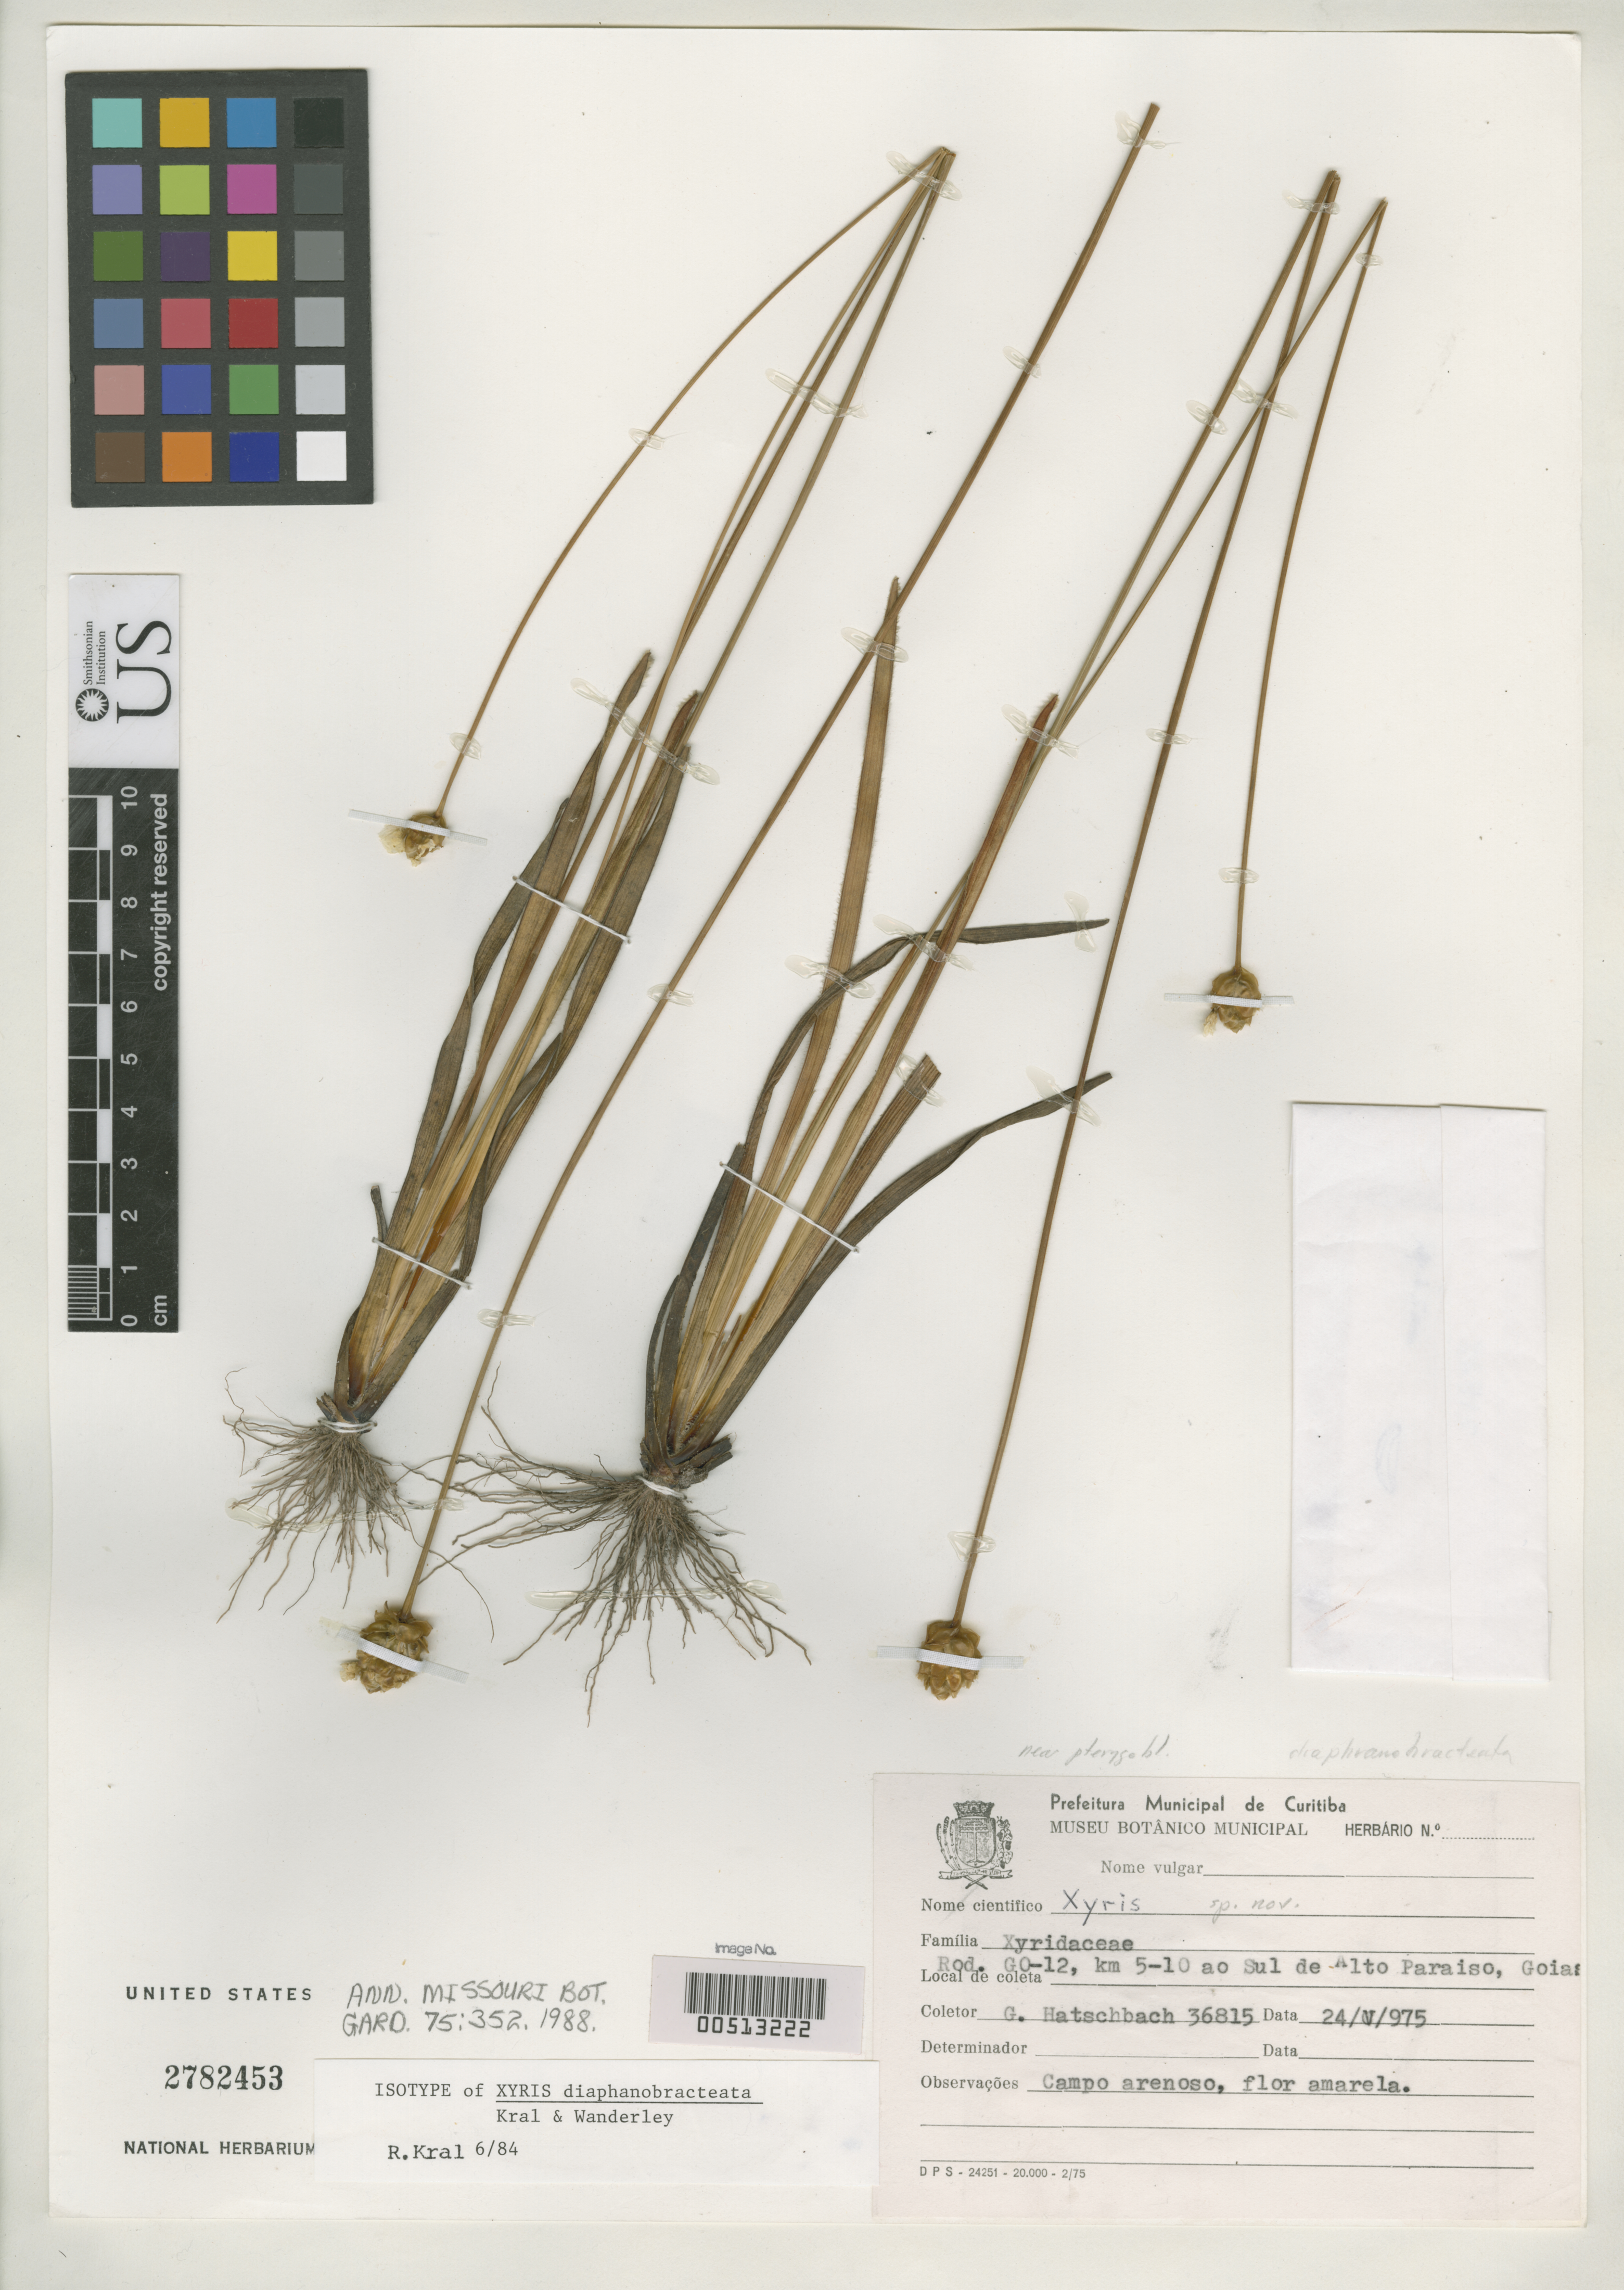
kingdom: Plantae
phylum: Tracheophyta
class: Liliopsida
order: Poales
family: Xyridaceae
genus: Xyris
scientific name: Xyris diaphanobracteata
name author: Kral & Wand.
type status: Isotype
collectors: G. Hatschbach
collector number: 36815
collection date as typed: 24 May 1975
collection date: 1975-05-24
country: Brazil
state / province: Goiás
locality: Rod. GO-12, km 5-10 ap sulde alto Paraiso.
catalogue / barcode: US 2782453